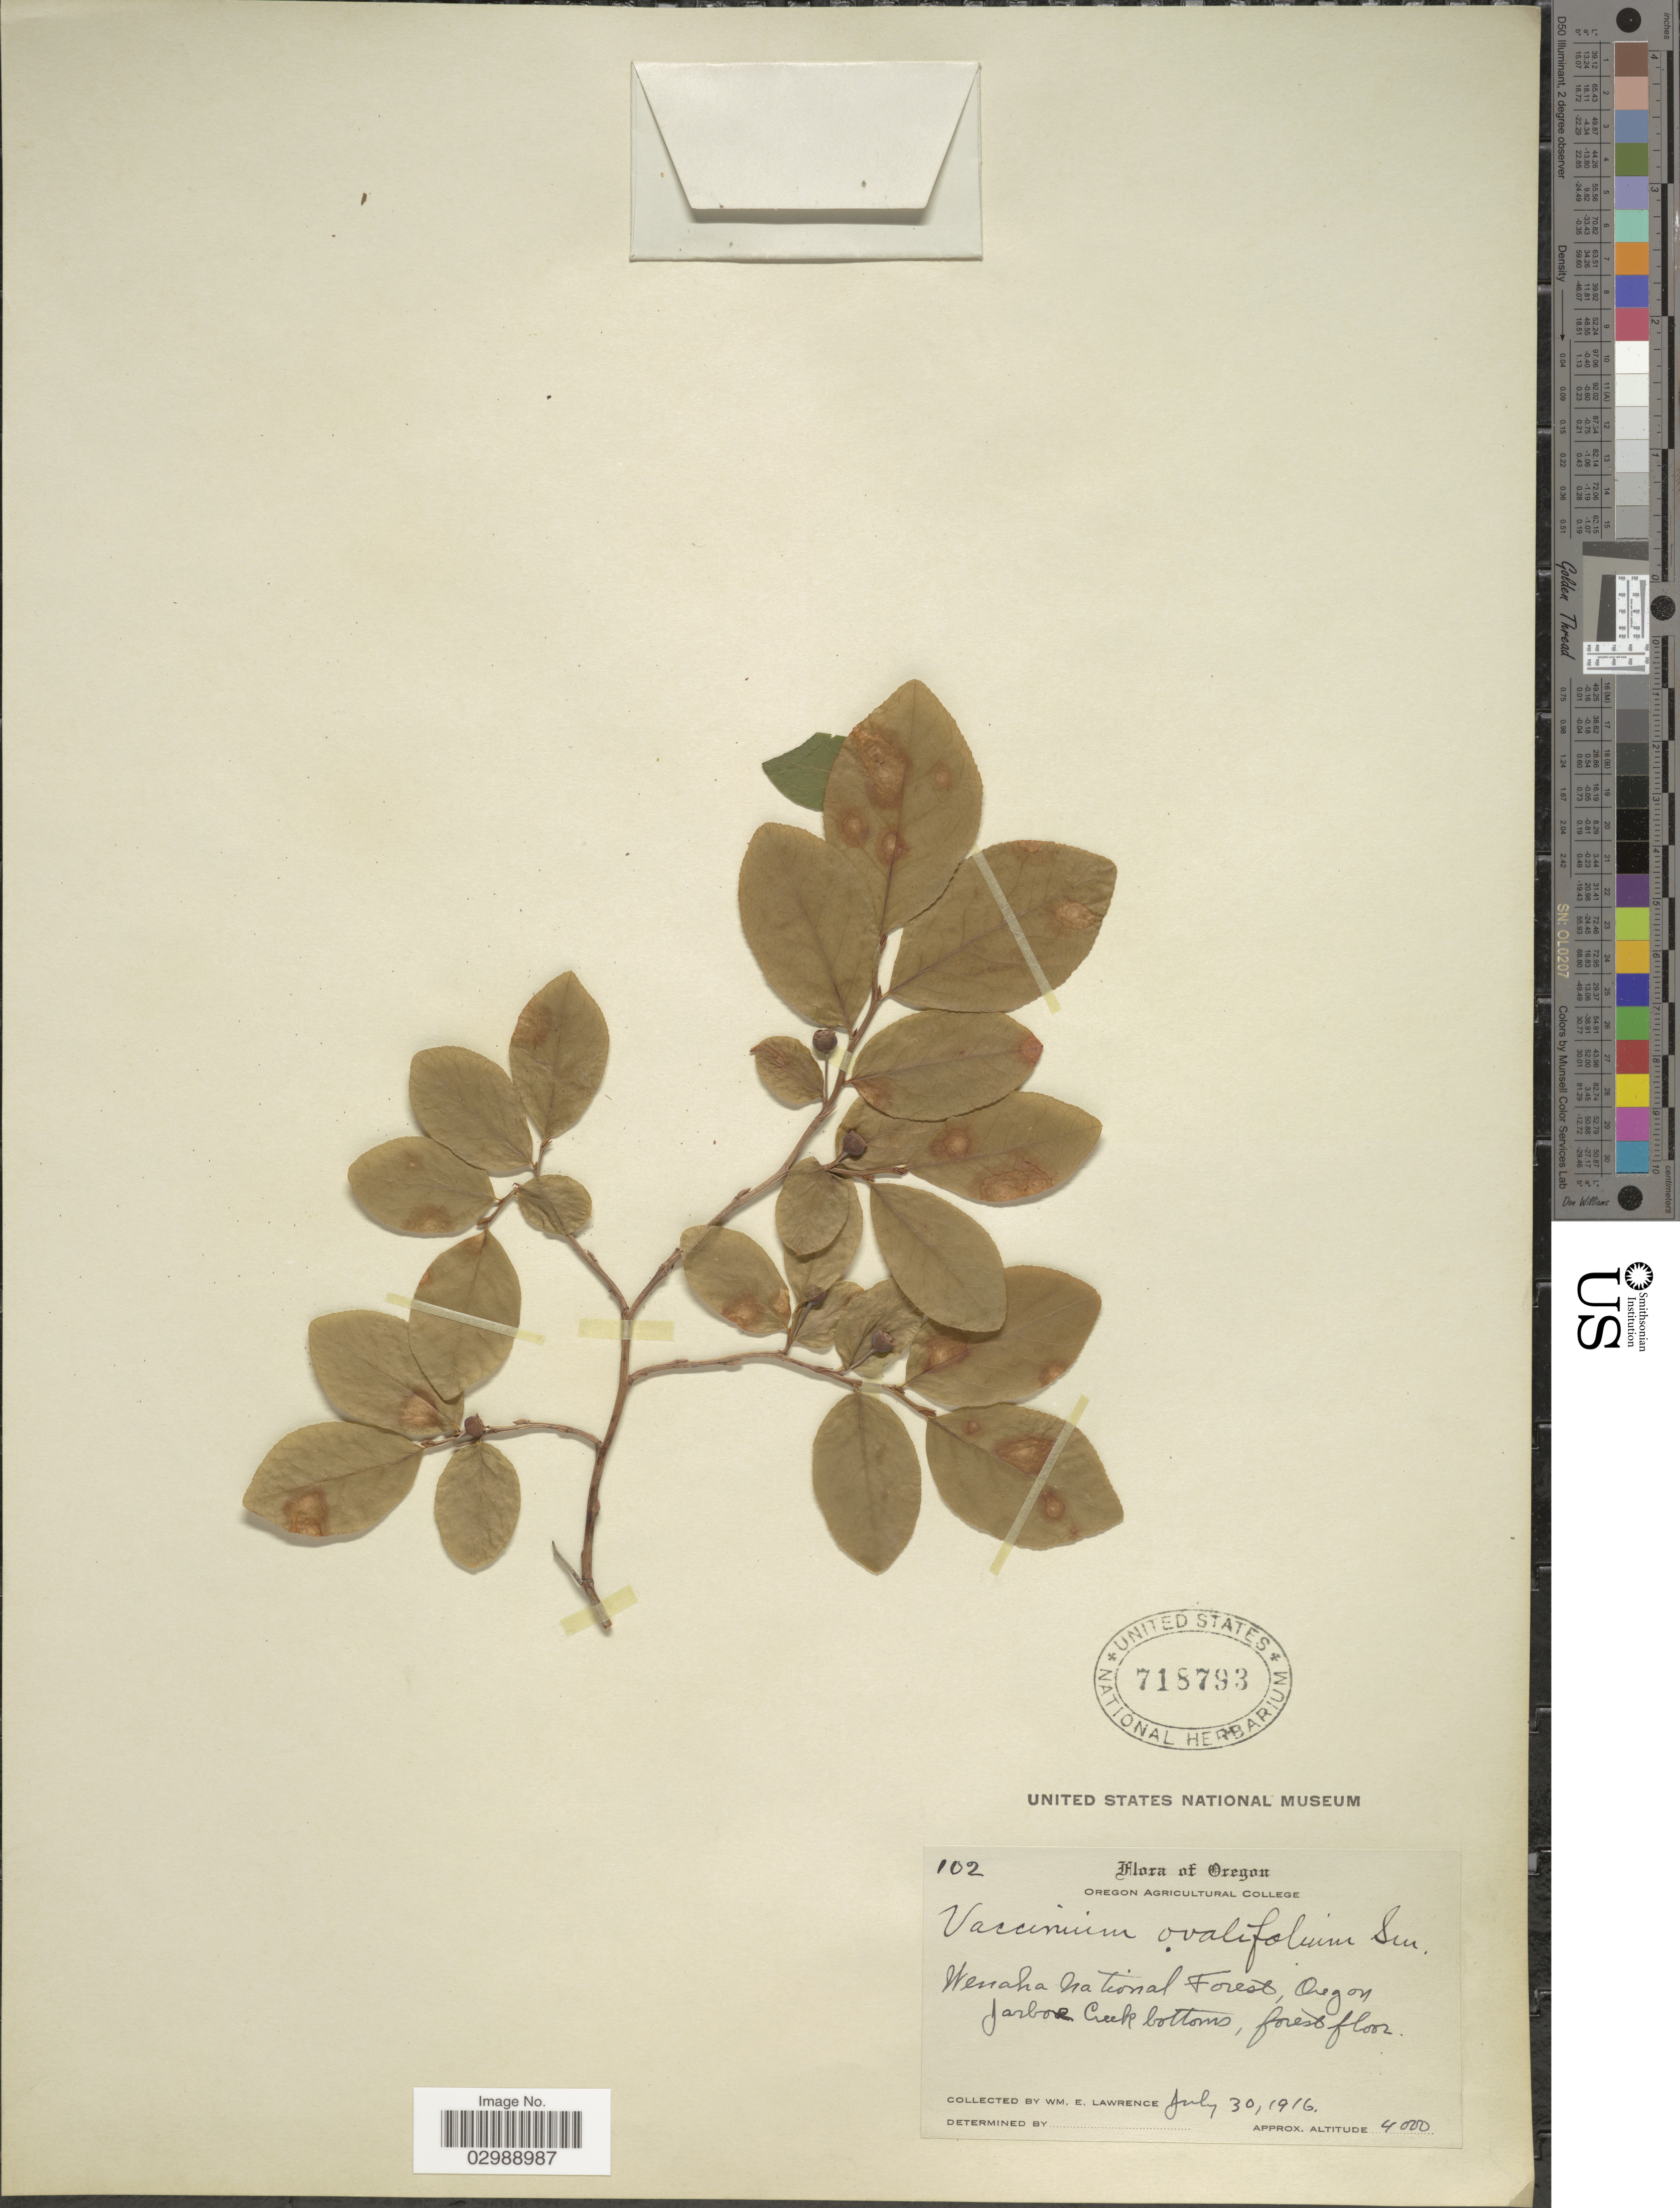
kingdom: Plantae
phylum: Tracheophyta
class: Magnoliopsida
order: Ericales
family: Ericaceae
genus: Vaccinium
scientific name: Vaccinium ovalifolium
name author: Sm.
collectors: W. Lawrence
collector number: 102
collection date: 1916-07-30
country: United States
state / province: Oregon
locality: Wenaha National Forest. Jarboe Creek bottoms.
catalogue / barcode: US 718793